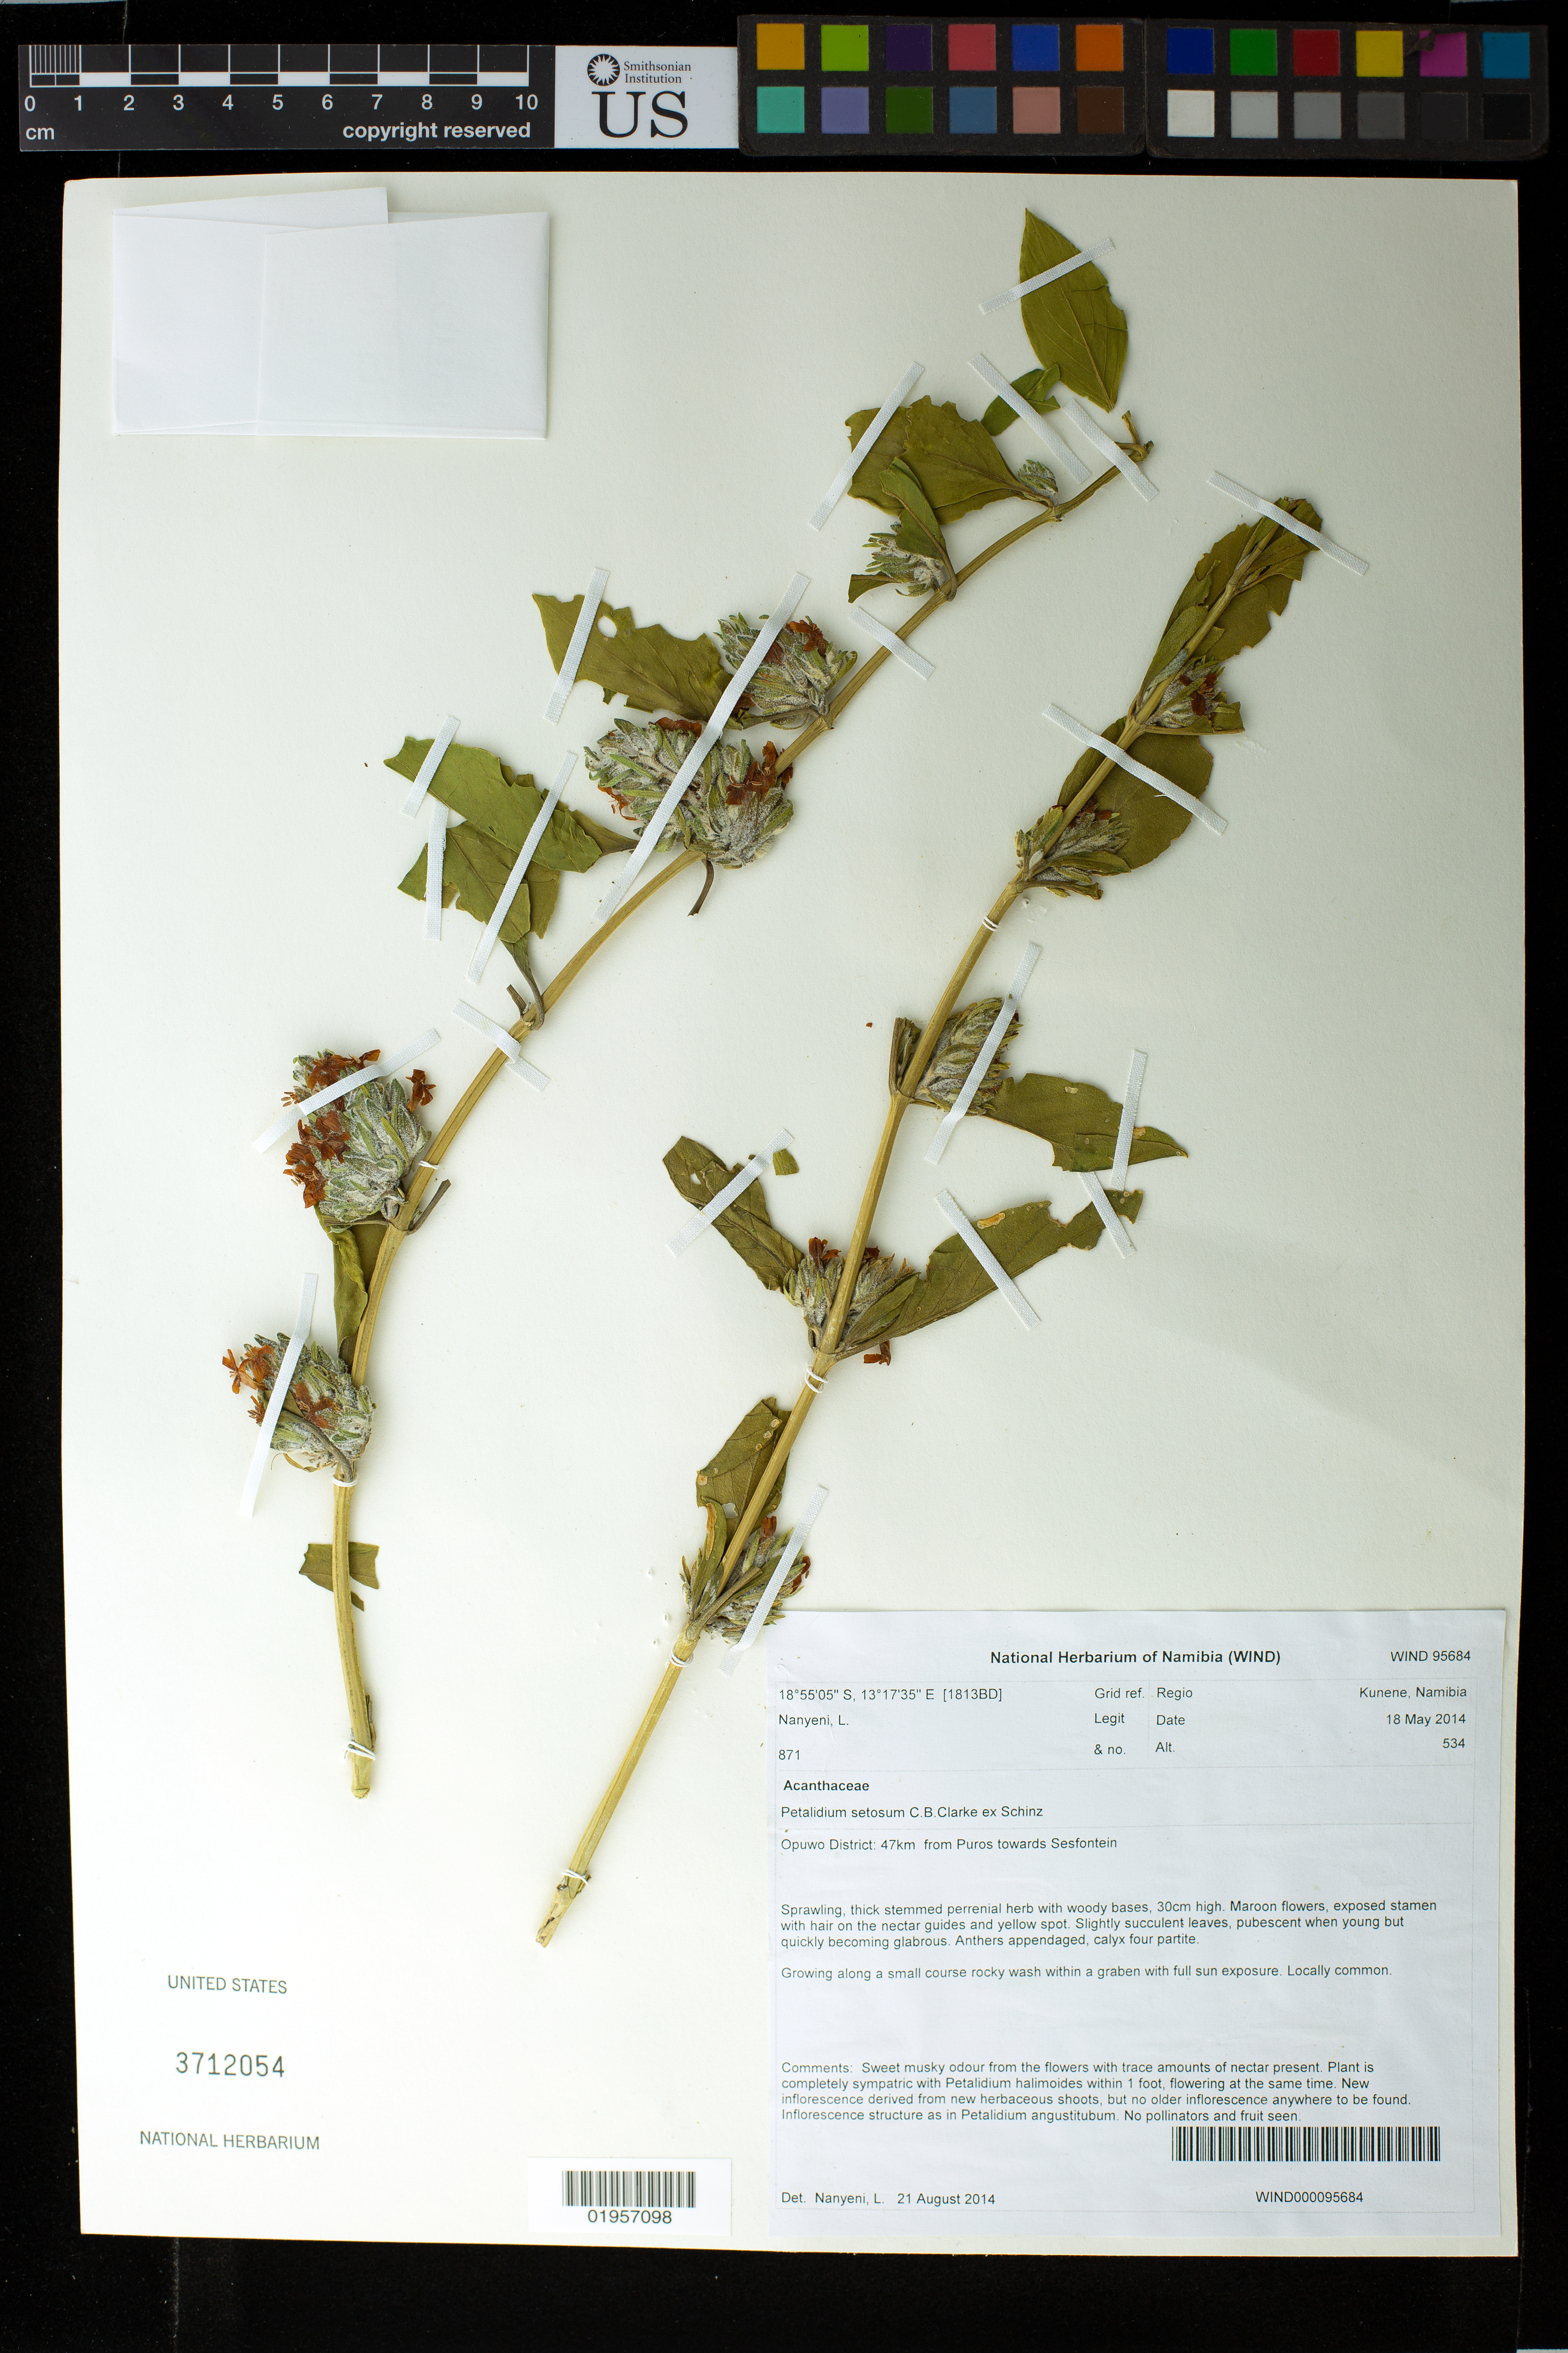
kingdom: Plantae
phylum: Tracheophyta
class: Magnoliopsida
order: Lamiales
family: Acanthaceae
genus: Petalidium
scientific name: Petalidium setosum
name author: C.B. Clarke ex Schinz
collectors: L. Nanyeni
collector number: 534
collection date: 2014-05-18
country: Namibia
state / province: Kunene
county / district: Opuwo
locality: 47 km from Puros towards Sesfontein.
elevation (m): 534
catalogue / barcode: US 3712054